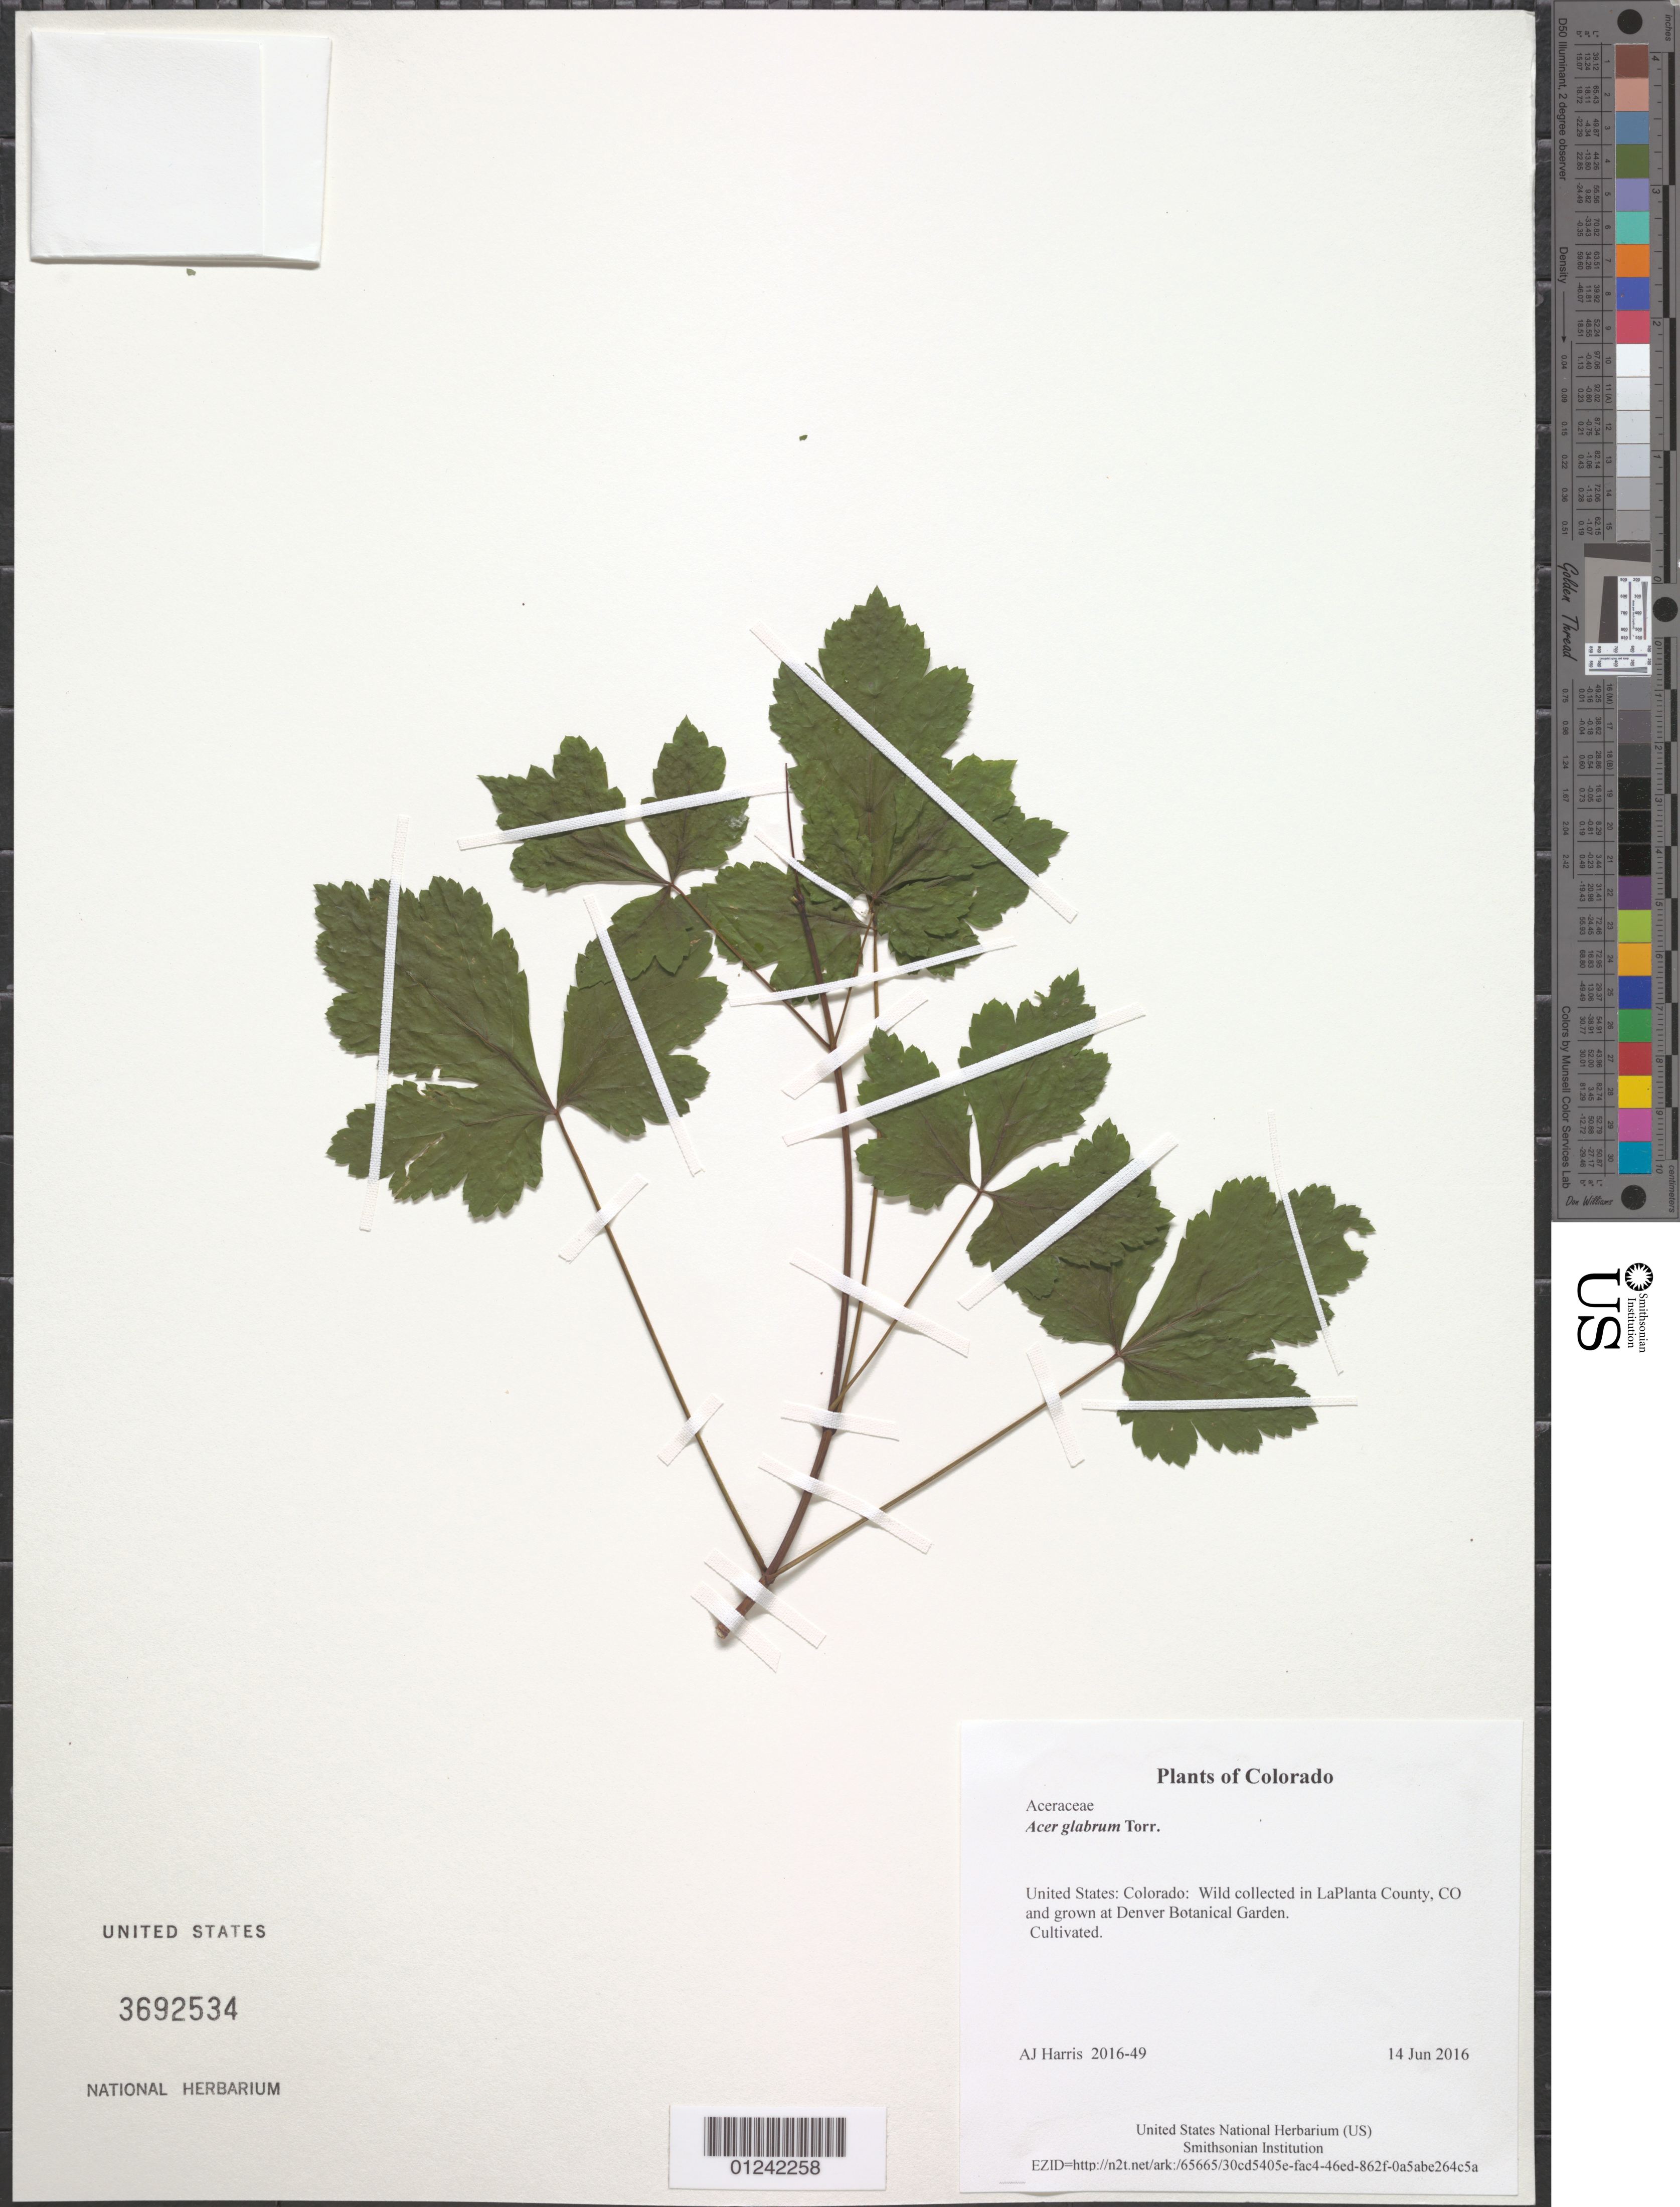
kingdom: Plantae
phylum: Tracheophyta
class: Magnoliopsida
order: Sapindales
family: Sapindaceae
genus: Acer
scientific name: Acer glabrum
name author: Torr.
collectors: A. J. Harris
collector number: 2016-49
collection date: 2016-06-14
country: United States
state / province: Colorado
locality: Wild collected in LaPlanta County, CO and grown at Denver Botanical Garden.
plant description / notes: Collected by Cindy Newlander with Denver Botanical Gardens.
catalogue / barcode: US 3692534